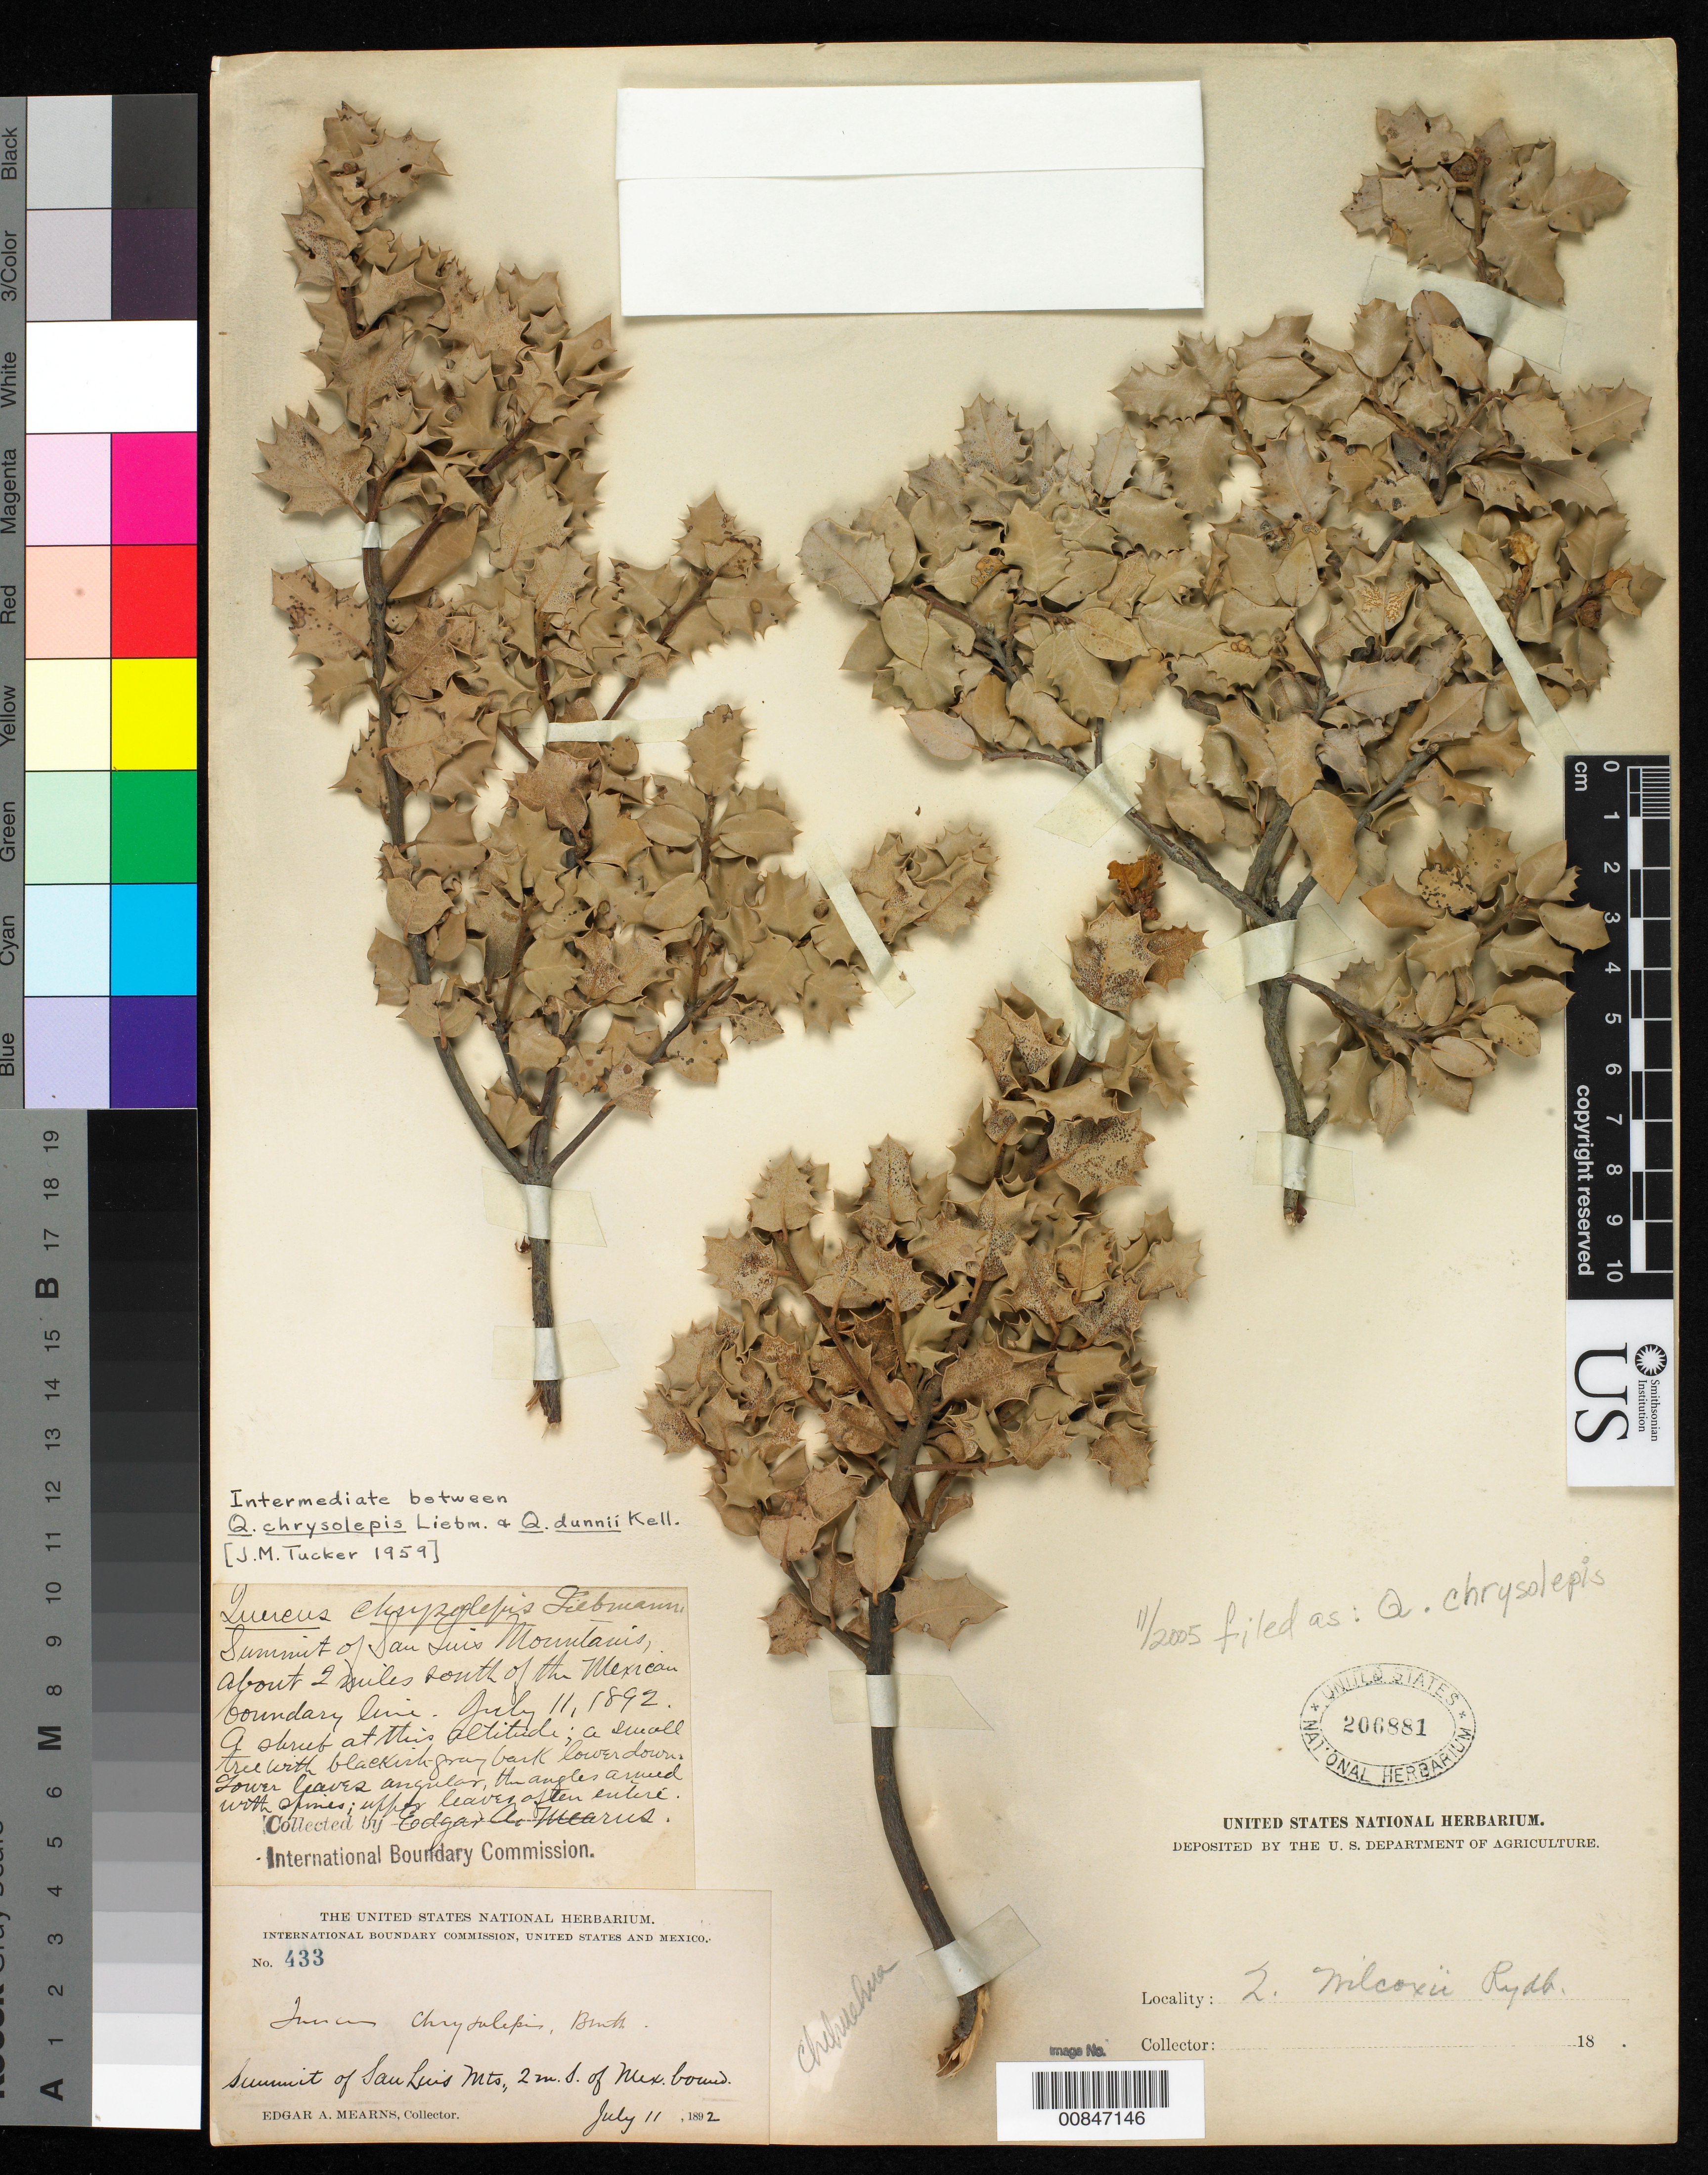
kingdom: Plantae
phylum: Tracheophyta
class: Magnoliopsida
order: Fagales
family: Fagaceae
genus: Quercus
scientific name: Quercus chrysolepis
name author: Liebm.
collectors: E. A. Mearns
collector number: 433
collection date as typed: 11 Jul 1892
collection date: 1892-07-11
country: Mexico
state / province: Chihuahua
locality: Summit of San Luis Mts., 2 miles south of Mexican boundary line.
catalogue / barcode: US 206881